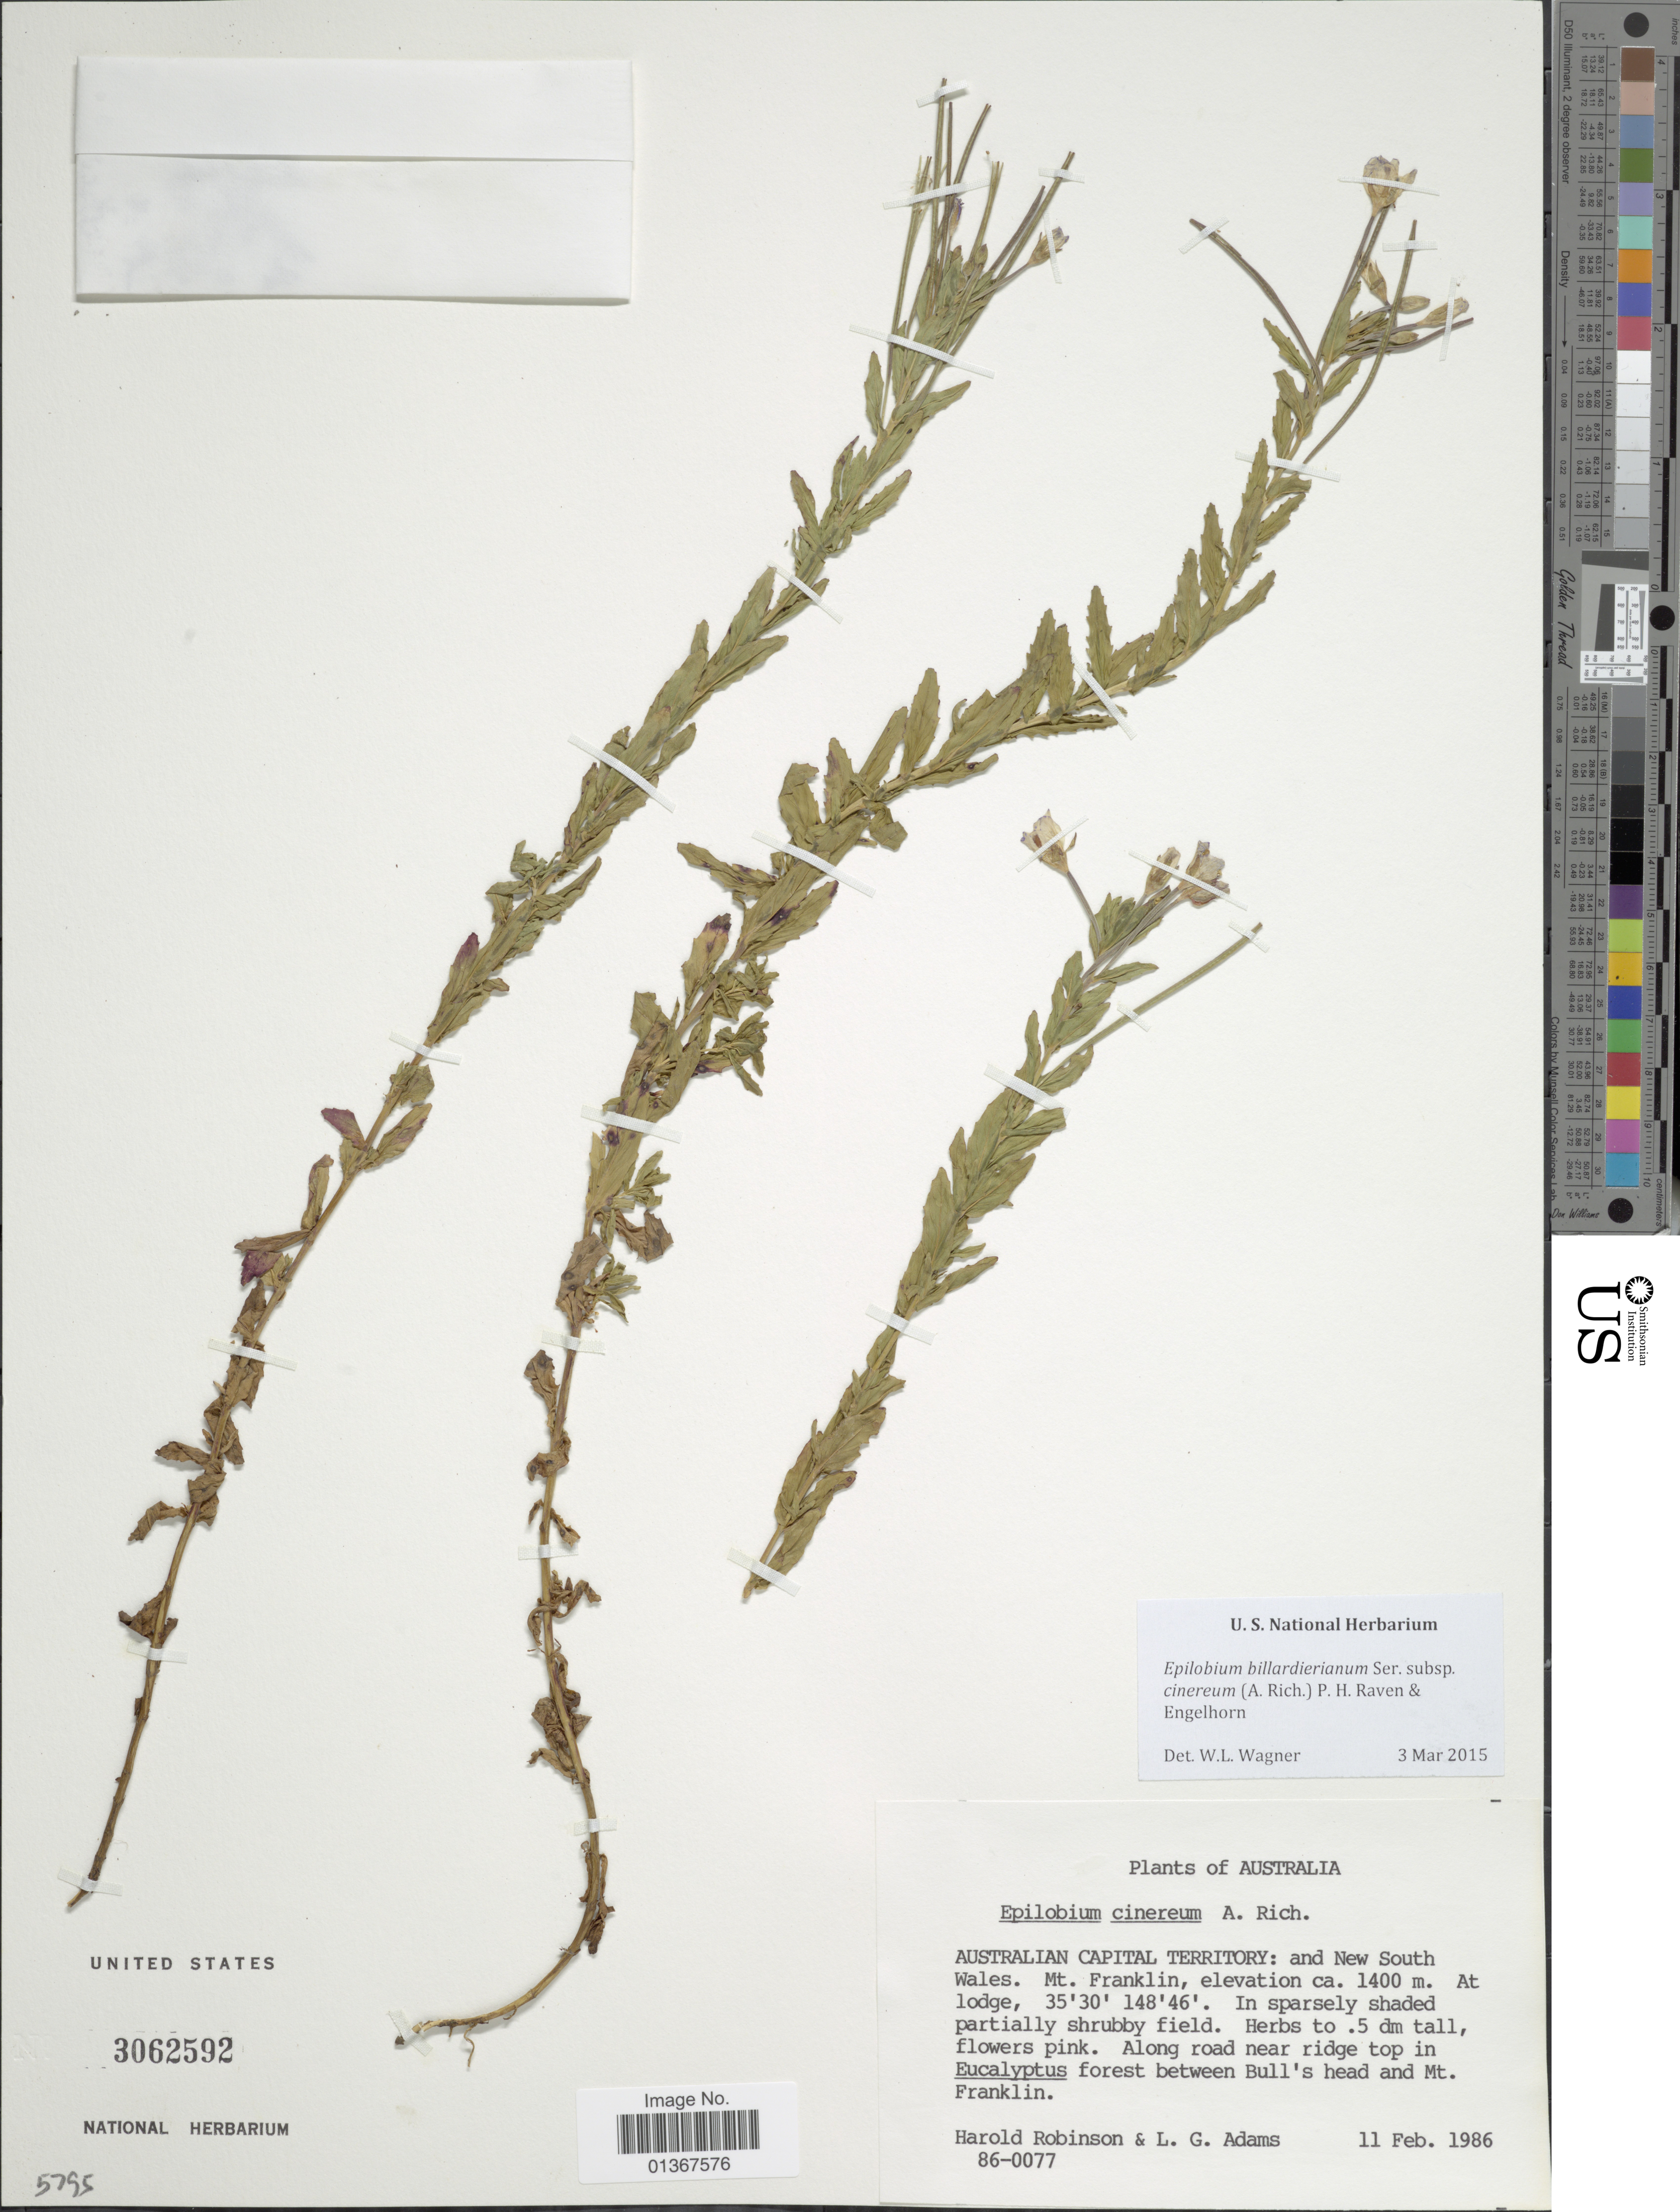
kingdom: Plantae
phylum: Tracheophyta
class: Magnoliopsida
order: Myrtales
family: Onagraceae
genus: Epilobium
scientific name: Epilobium billardiereanum subsp. cinereum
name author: (A. Rich.) P.H. Raven & Engelhorn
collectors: H. Robinson & L. G. Adams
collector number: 86-0077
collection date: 1986-02-11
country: Australia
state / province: New South Wales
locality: Australian Capital Territory: Mt. Franklin.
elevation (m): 1400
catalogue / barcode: US 3062592